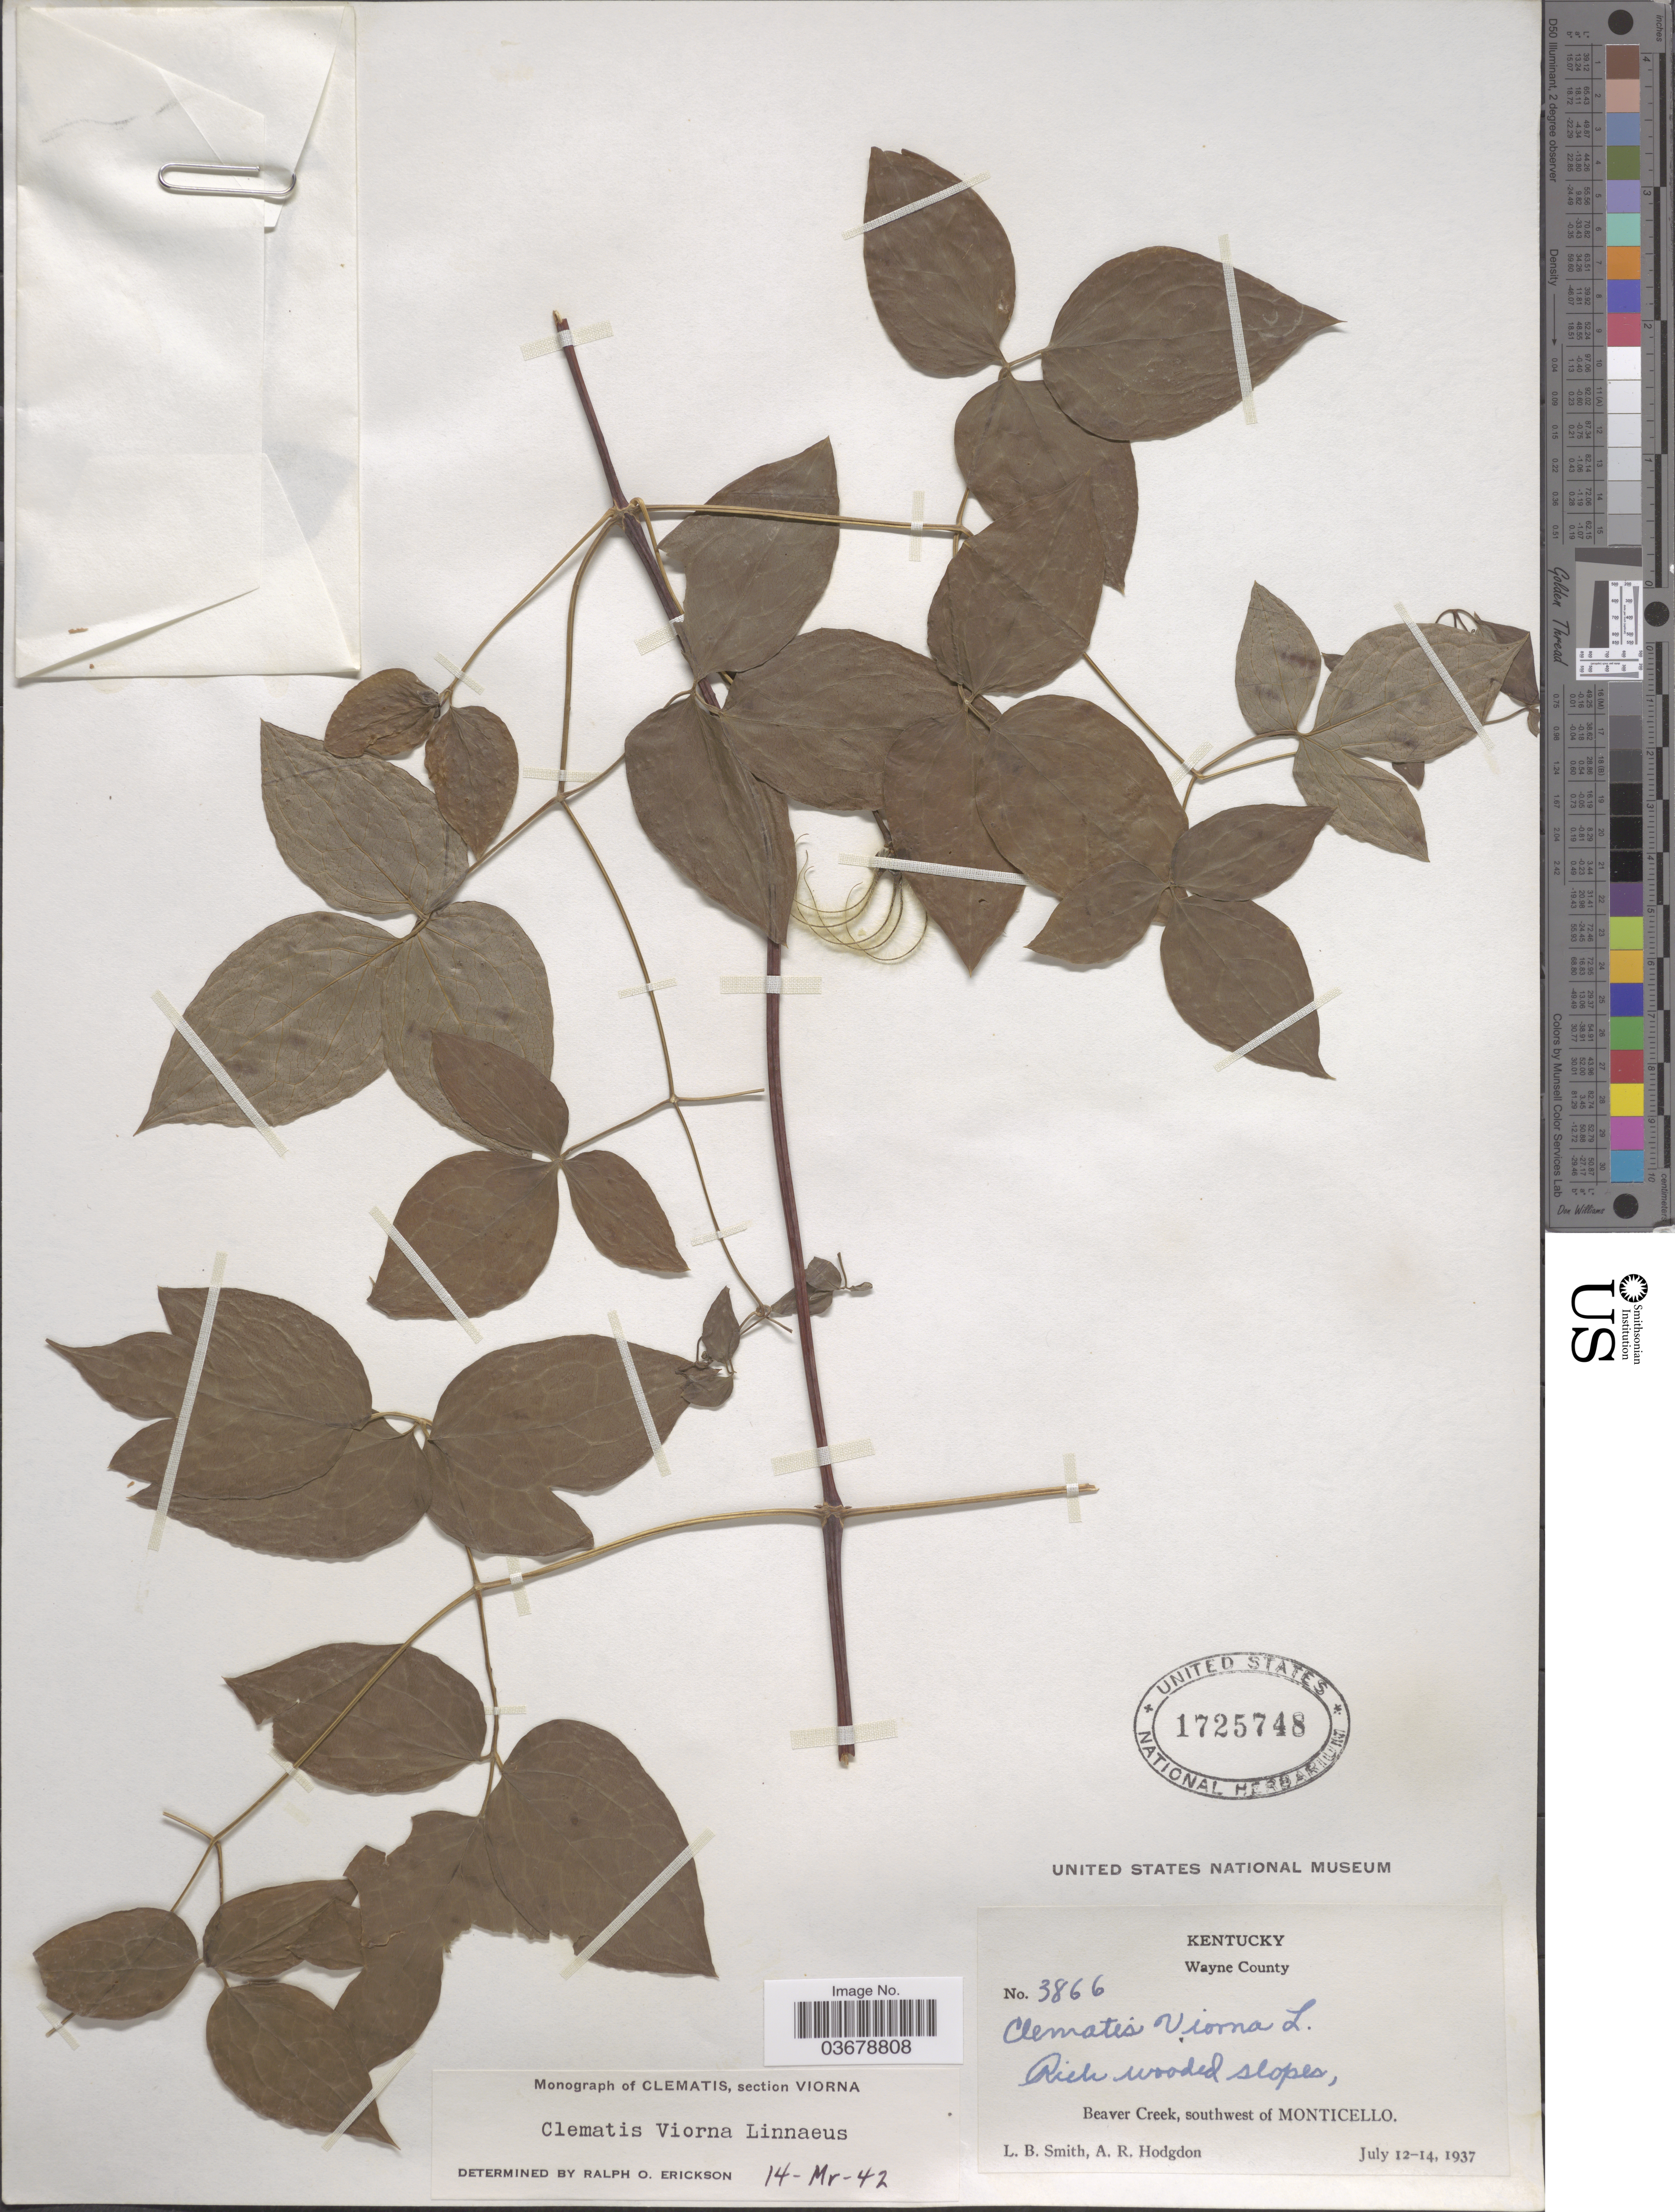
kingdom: Plantae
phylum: Tracheophyta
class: Magnoliopsida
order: Ranunculales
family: Ranunculaceae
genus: Clematis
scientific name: Clematis viorna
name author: L.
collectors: L. Smith & A. R. Hodgdon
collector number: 3866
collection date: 1937-07-12/1937-07-14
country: United States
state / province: Kentucky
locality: Wayne County. Beaver Creek, southwest of Monticello.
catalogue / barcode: US 1725748